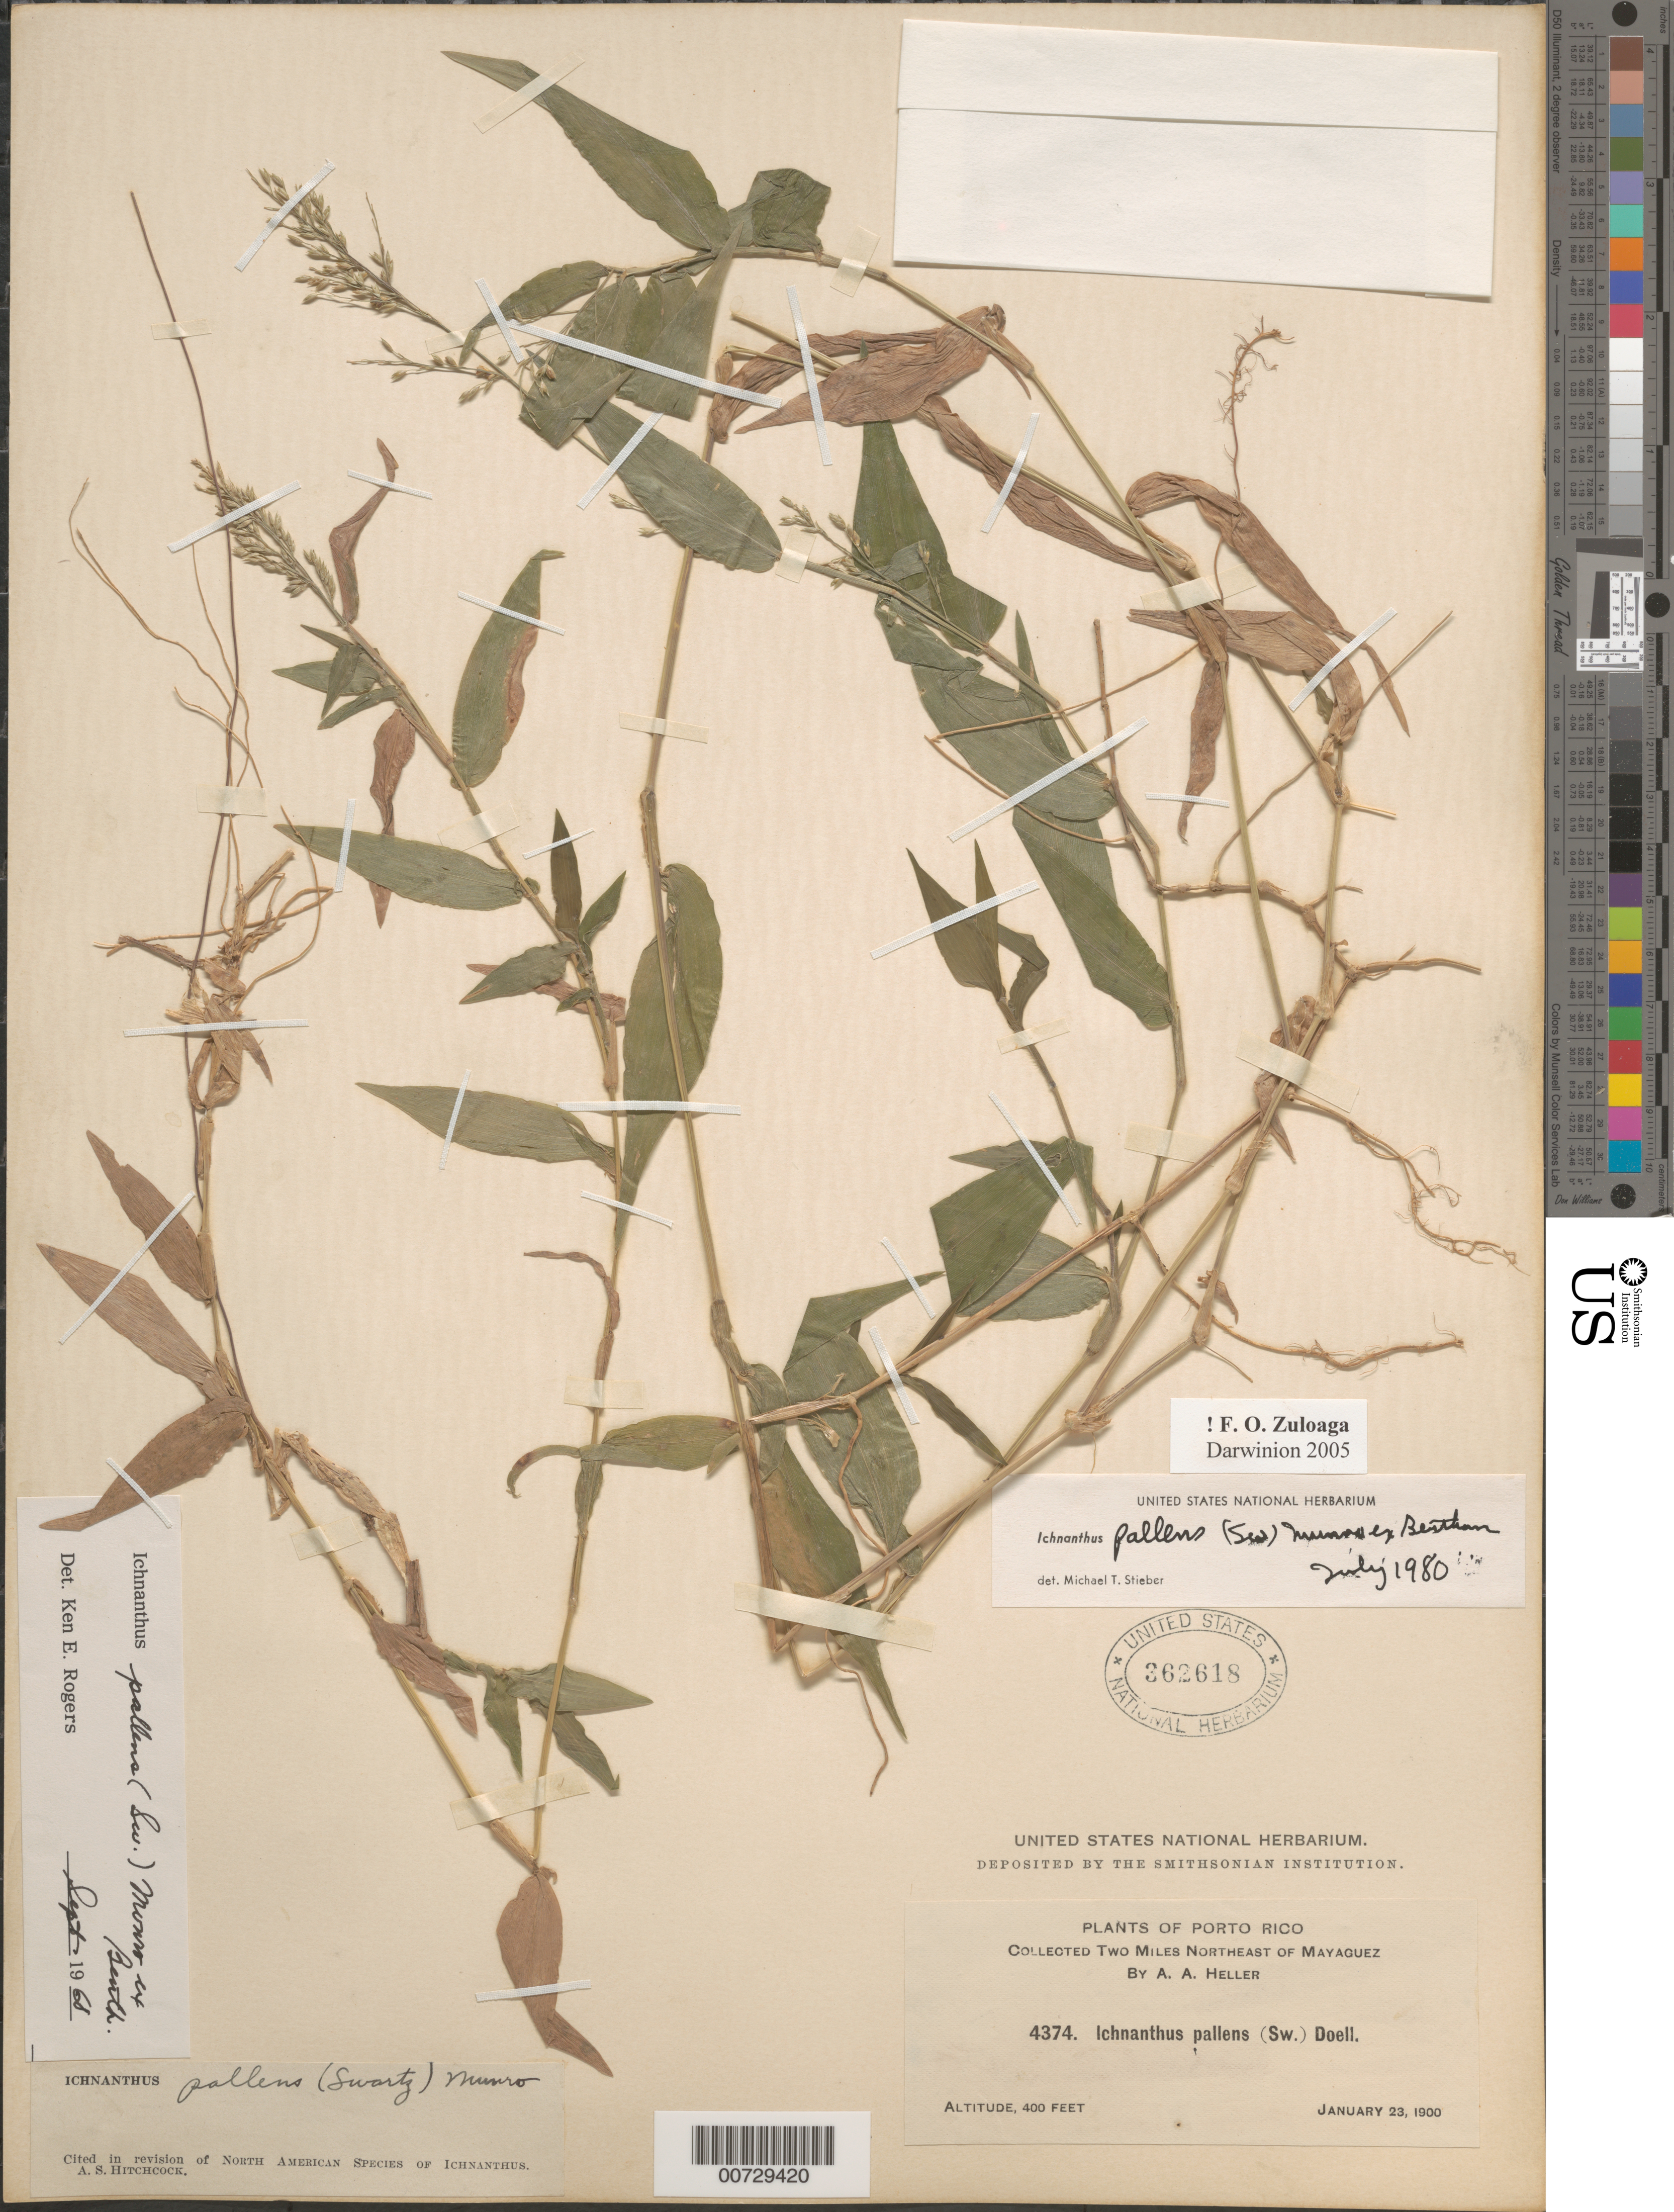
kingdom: Plantae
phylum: Tracheophyta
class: Liliopsida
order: Poales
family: Poaceae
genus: Ichnanthus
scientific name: Ichnanthus pallens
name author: (Sw.) Munro ex Benth.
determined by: Stieber, M. T.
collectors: A. A. Heller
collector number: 4374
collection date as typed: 23 Jan 1900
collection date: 1900-01-23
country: Puerto Rico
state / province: Mayagüez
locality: Mayaguez, 2 mi NE of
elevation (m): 122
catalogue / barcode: US 362618